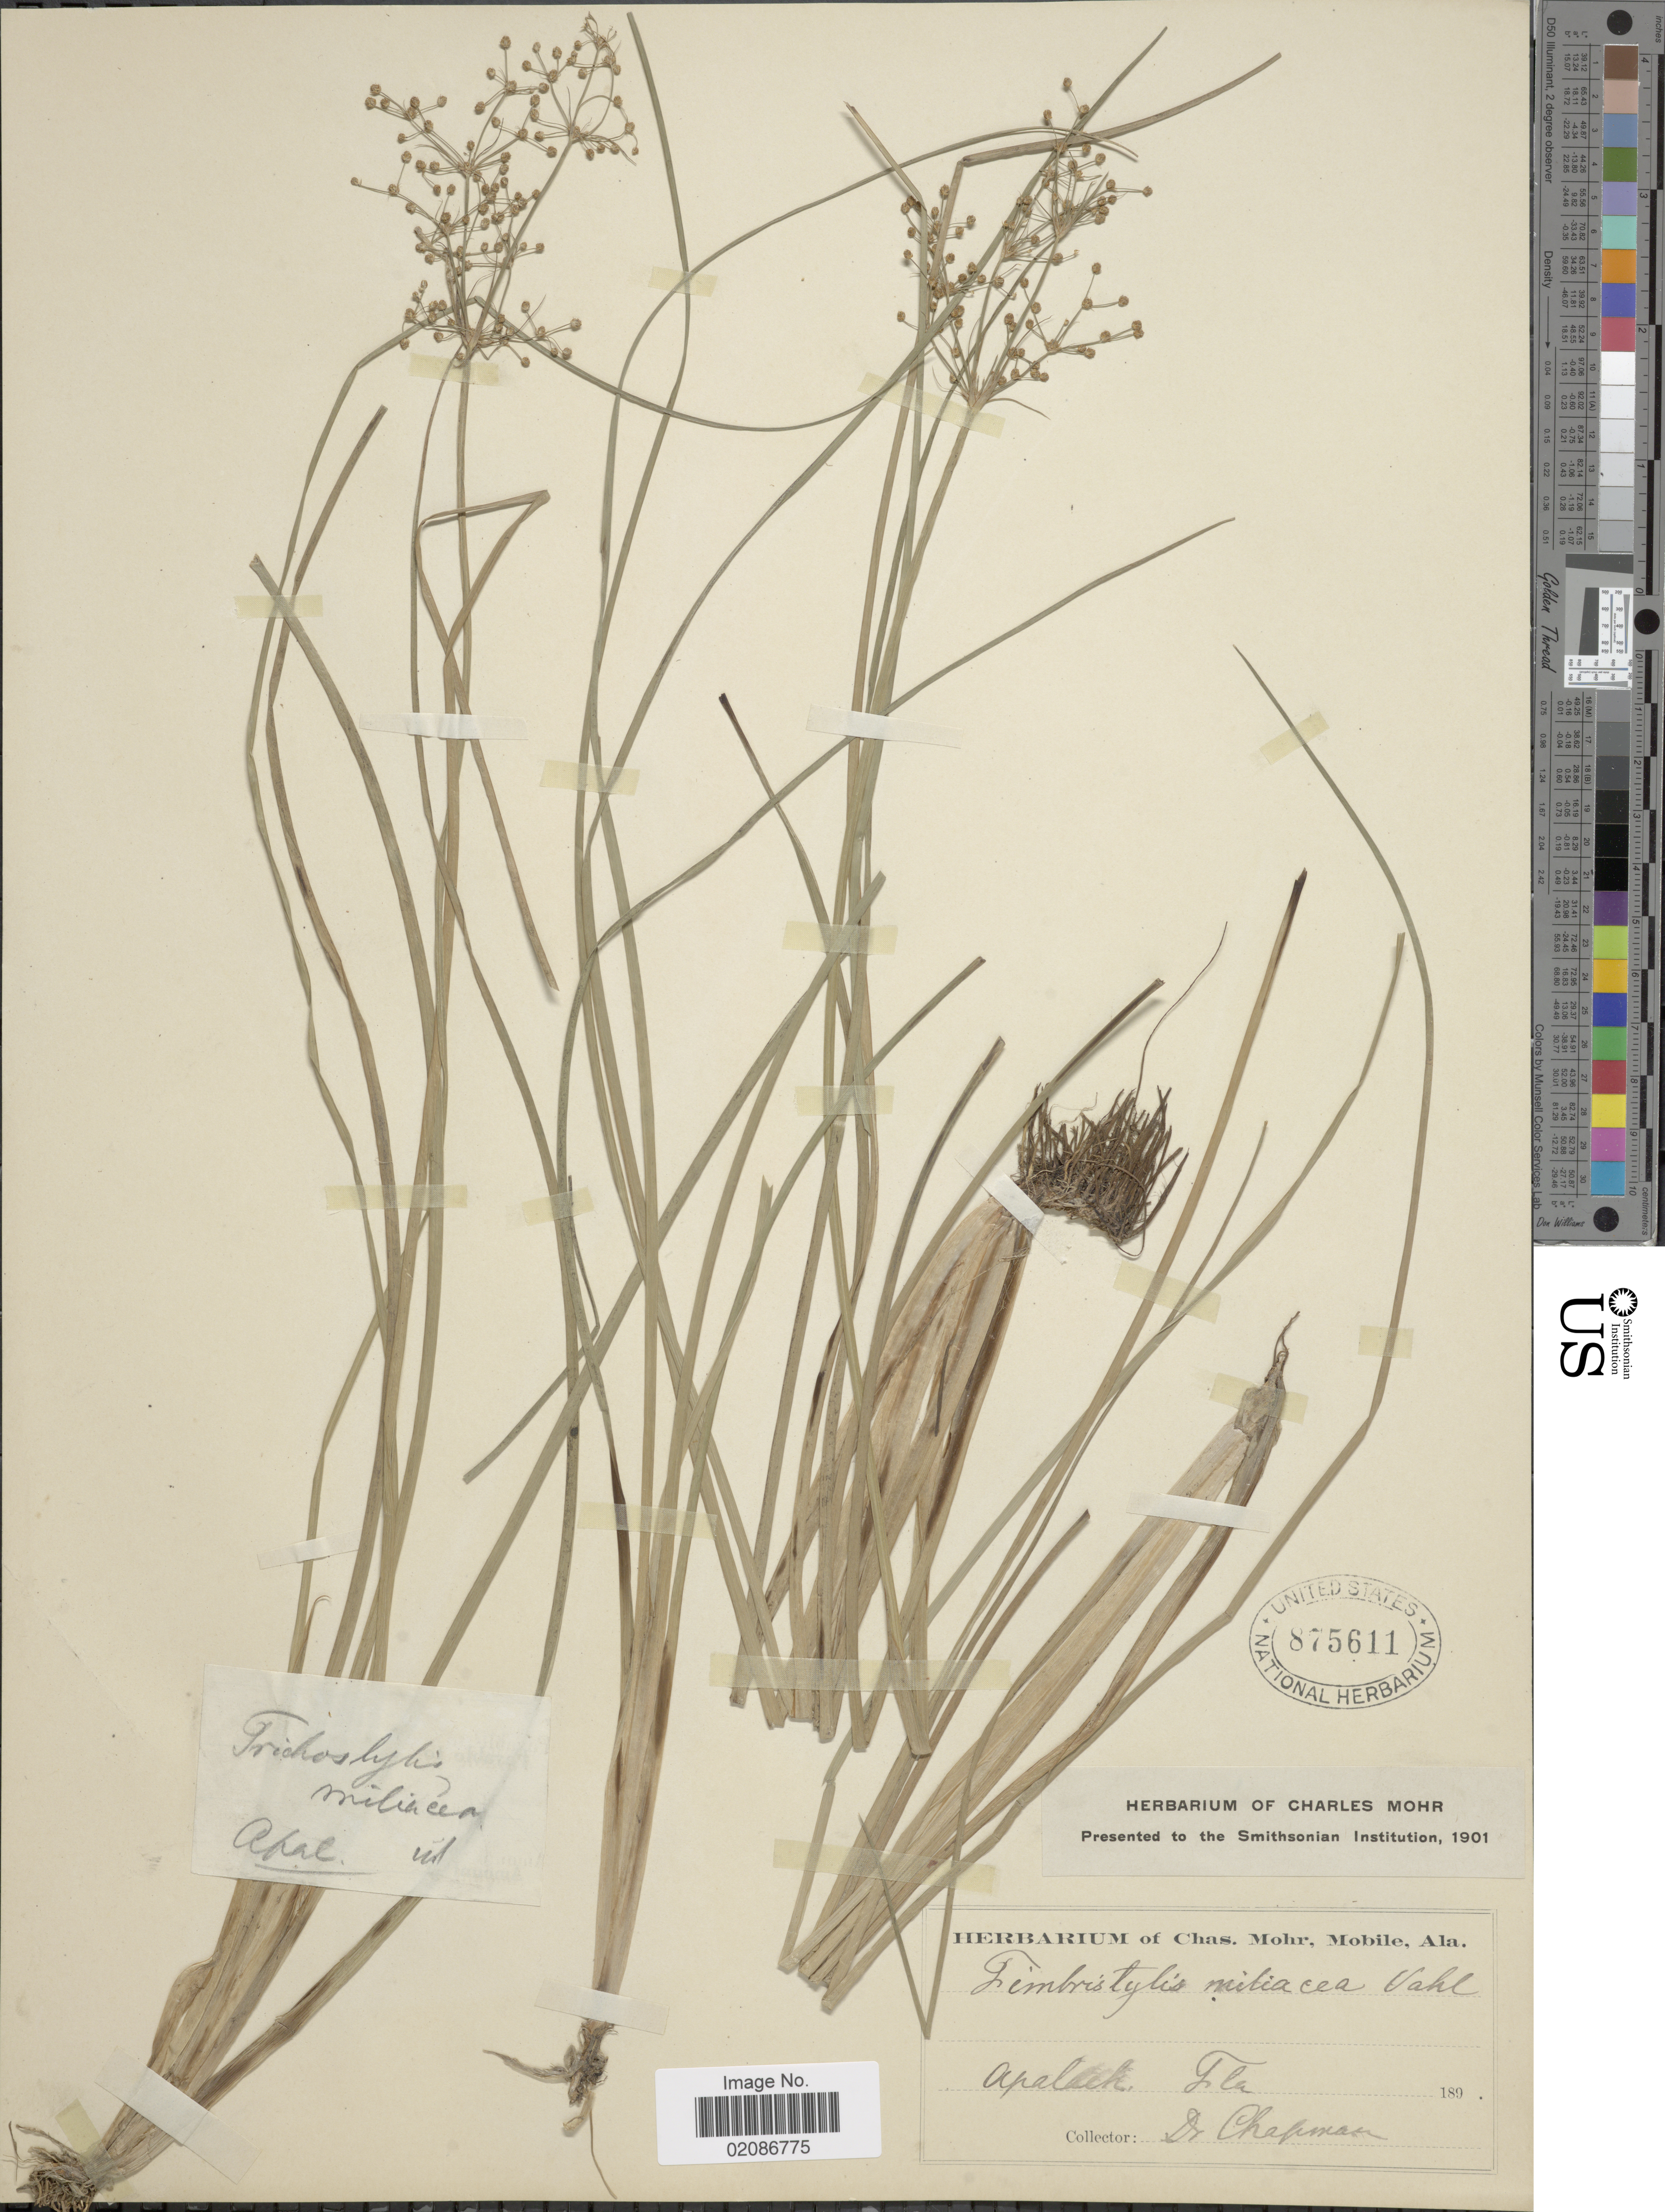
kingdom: Plantae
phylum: Tracheophyta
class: Liliopsida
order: Poales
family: Cyperaceae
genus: Fimbristylis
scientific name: Fimbristylis littoralis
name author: Gaudich.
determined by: Strong, M. T., (US), Smithsonian Institution - National Museum of Natural History (UNITED STATES)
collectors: A. Chapman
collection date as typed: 189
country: United States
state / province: Florida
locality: Apalach.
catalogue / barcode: US 875611